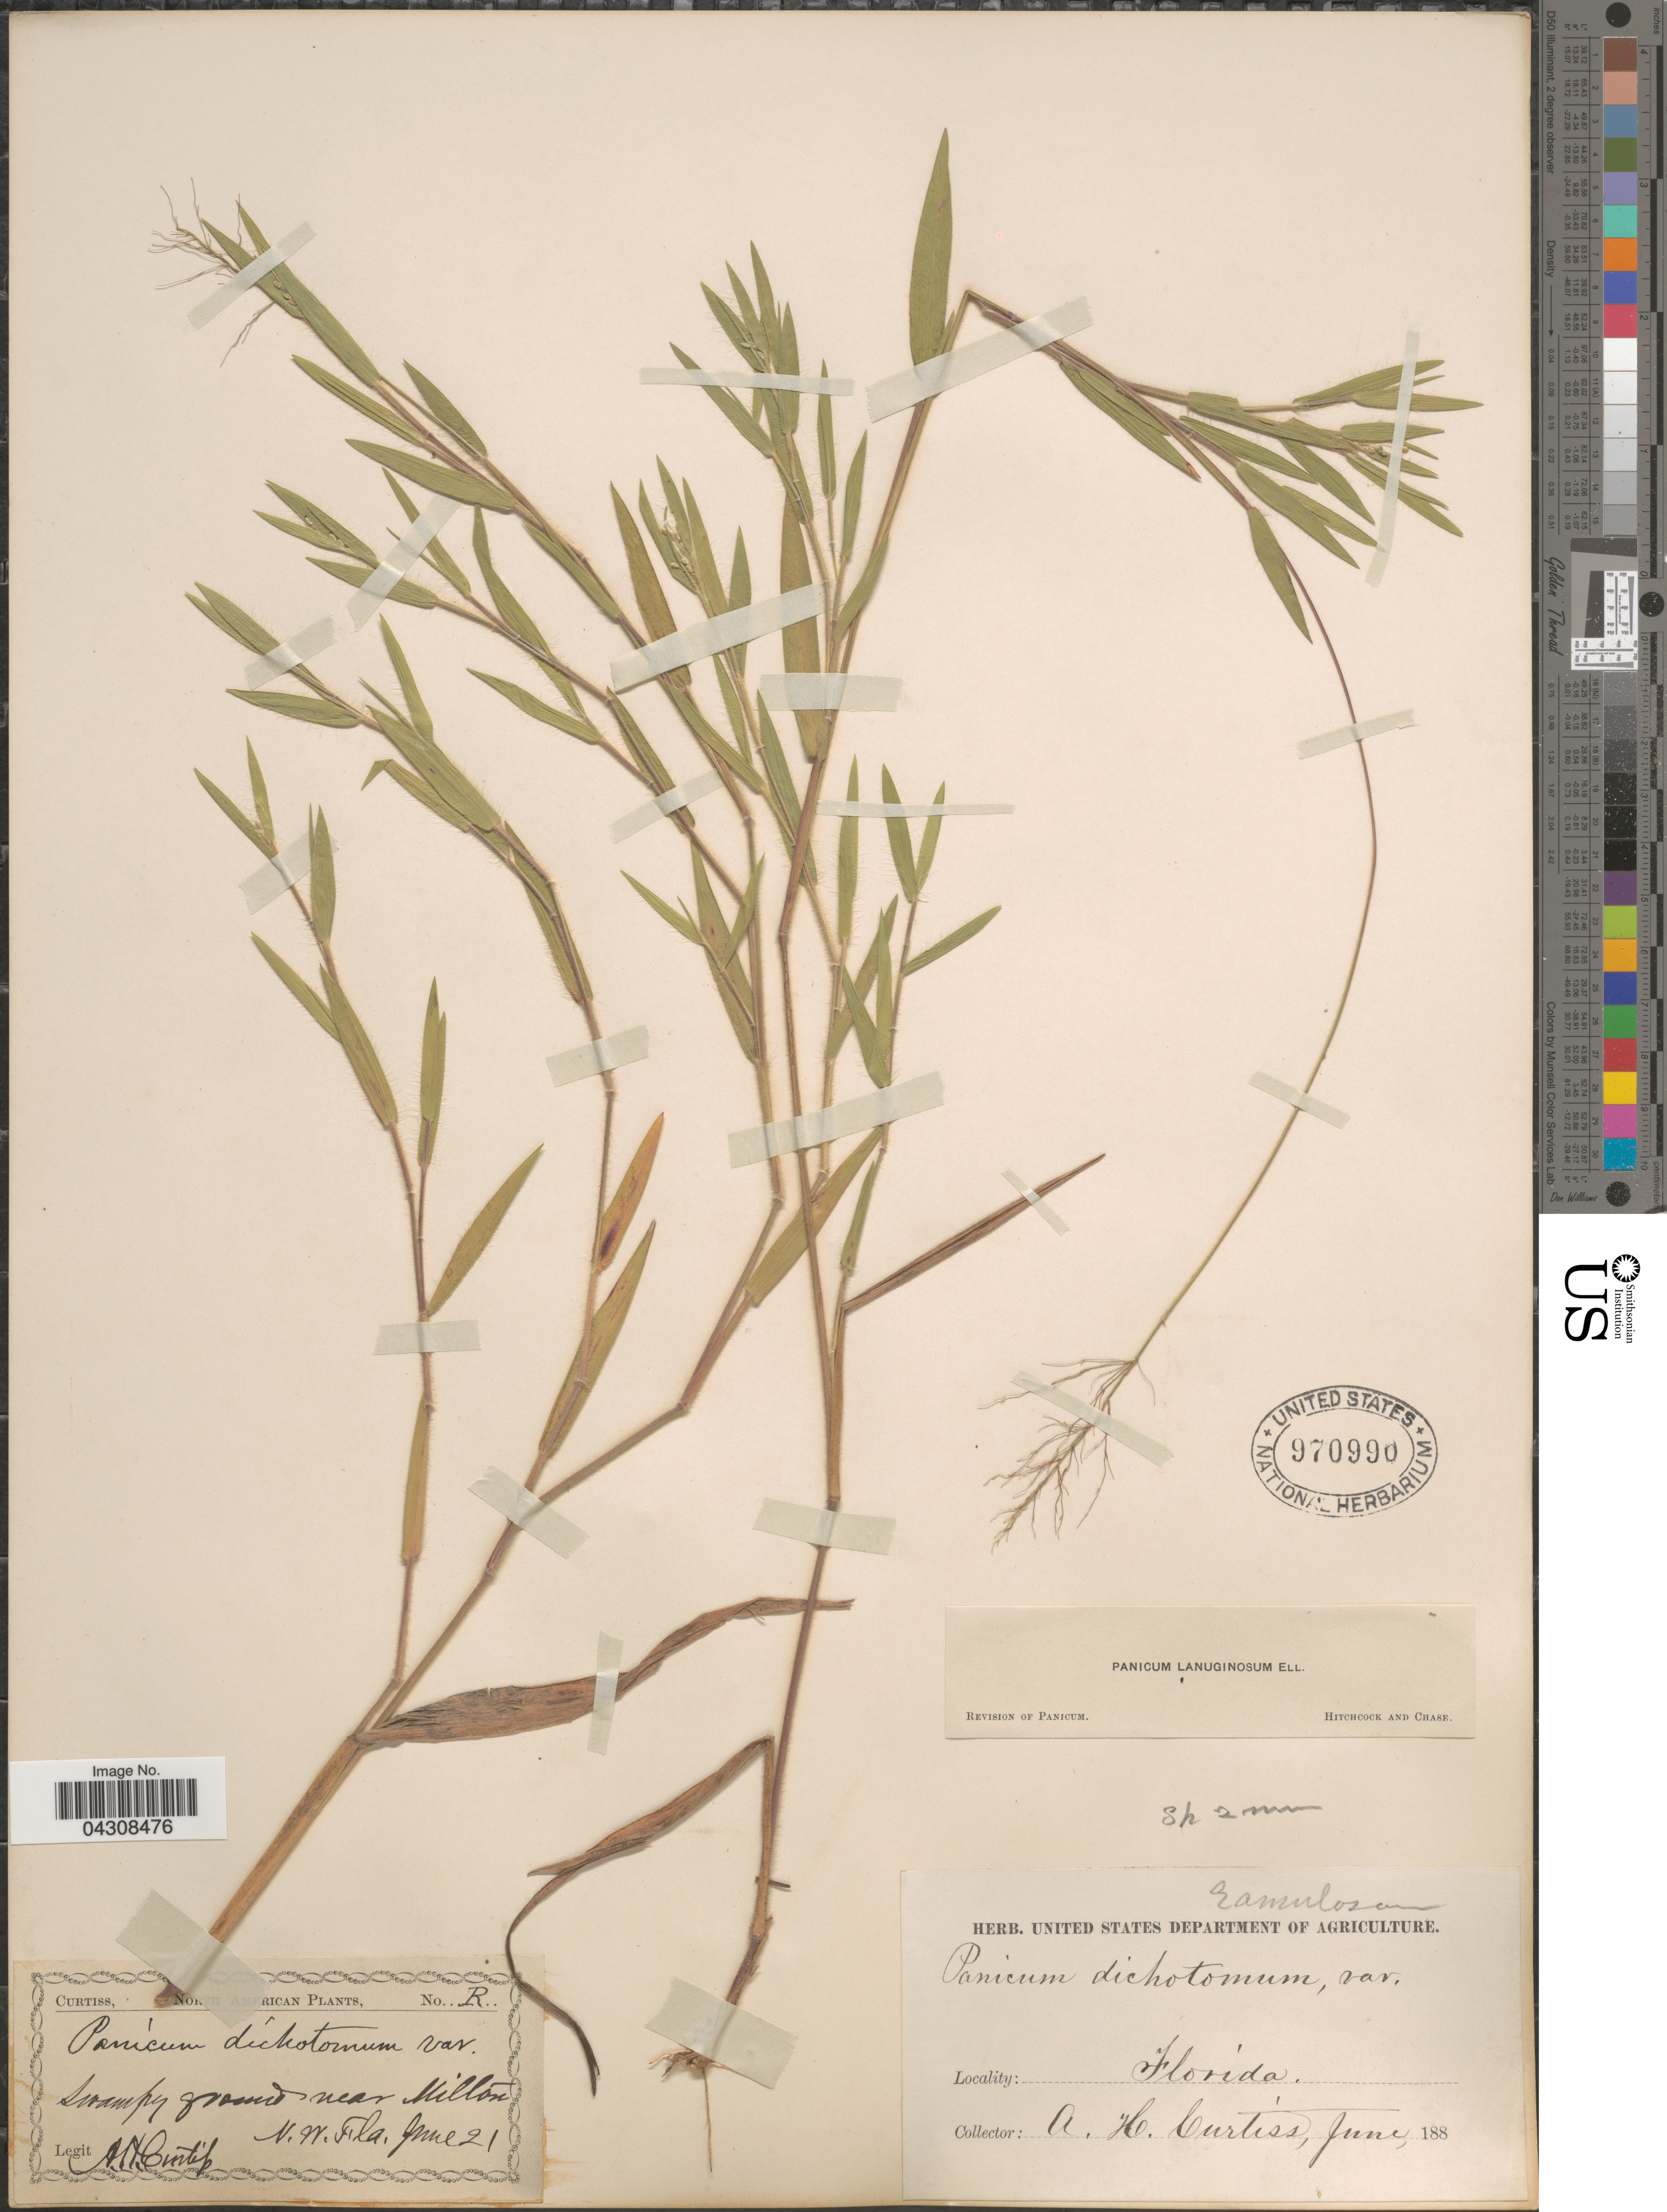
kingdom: Plantae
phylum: Tracheophyta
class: Liliopsida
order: Poales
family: Poaceae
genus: Dichanthelium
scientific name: Dichanthelium acuminatum var. acuminatum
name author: (Sw.) Gould & C.A. Clark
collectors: A. H. Curtiss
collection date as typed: June 21 188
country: United States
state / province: Florida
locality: Swampy ground near Milton. N.W. Fla.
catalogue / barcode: US 970990